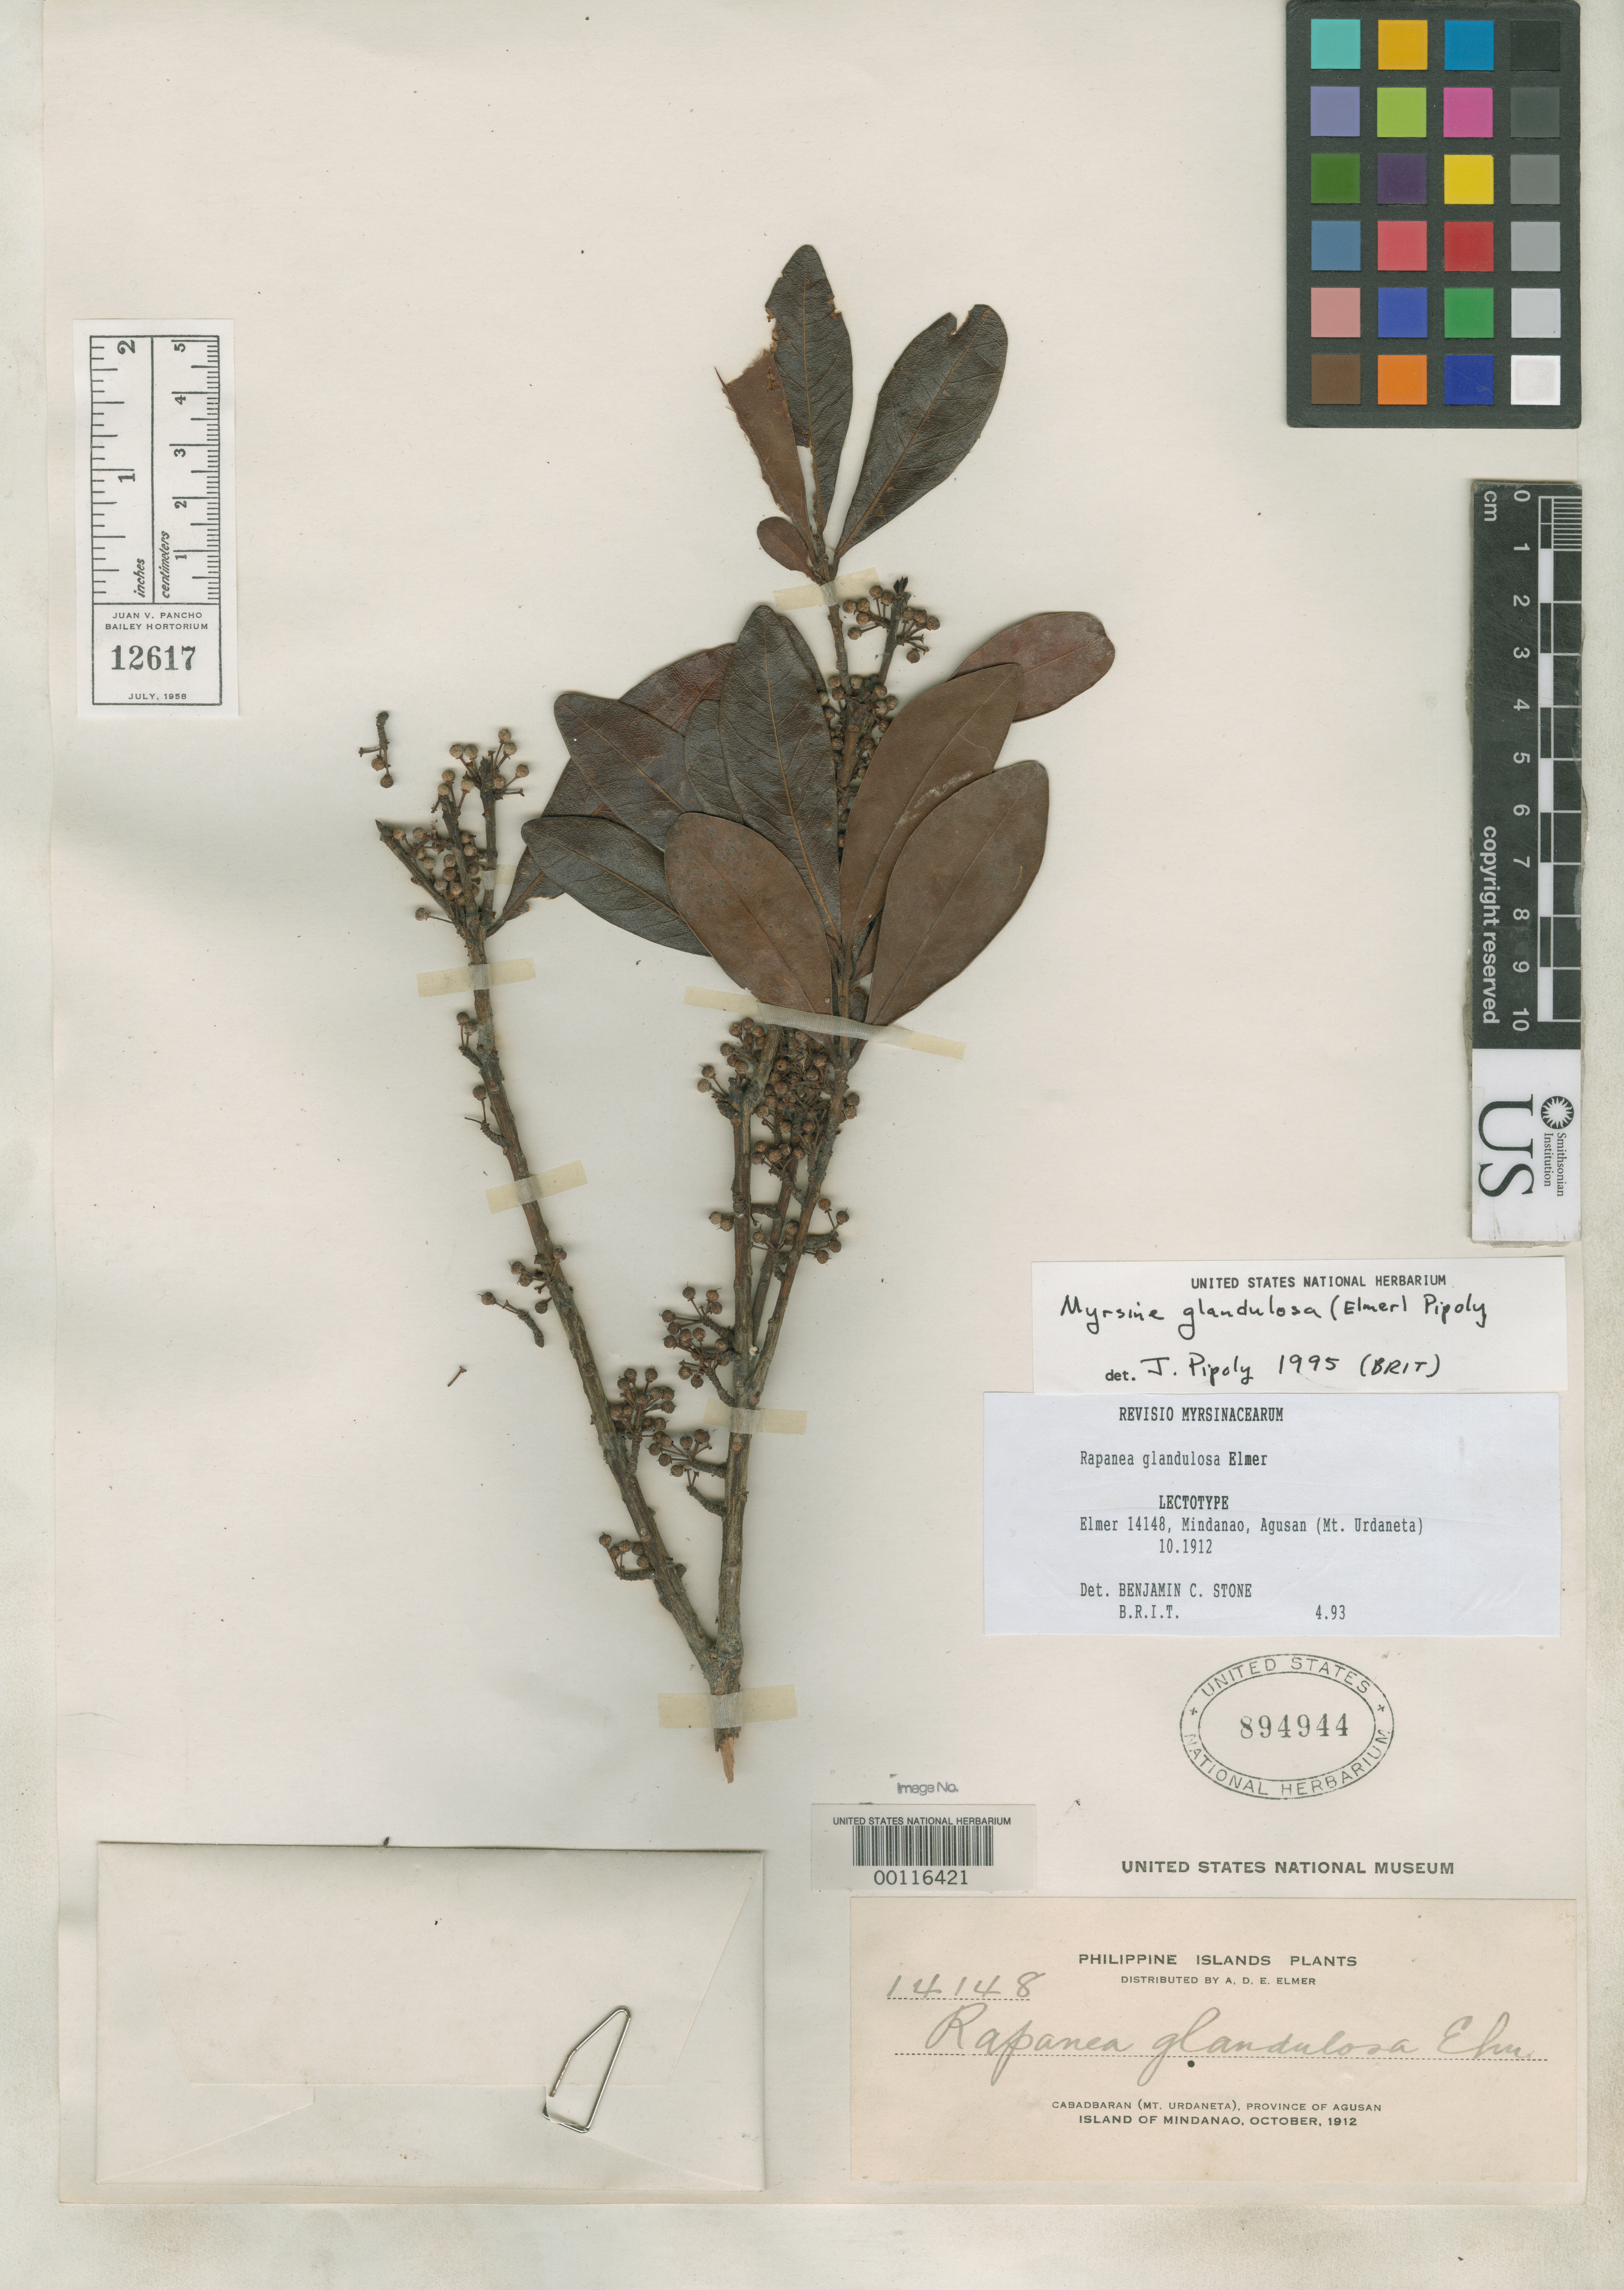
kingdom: Plantae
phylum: Tracheophyta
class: Magnoliopsida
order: Ericales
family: Primulaceae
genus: Rapanea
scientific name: Rapanea glandulosa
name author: Elmer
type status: Isotype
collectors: A. D. E. Elmer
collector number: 14148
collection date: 1912-10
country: Philippines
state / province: Caraga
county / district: Agusan del Norte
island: Mindanao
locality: Cabadbaran (Mt. Urdaneta), Province of Agusan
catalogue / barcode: US 894944